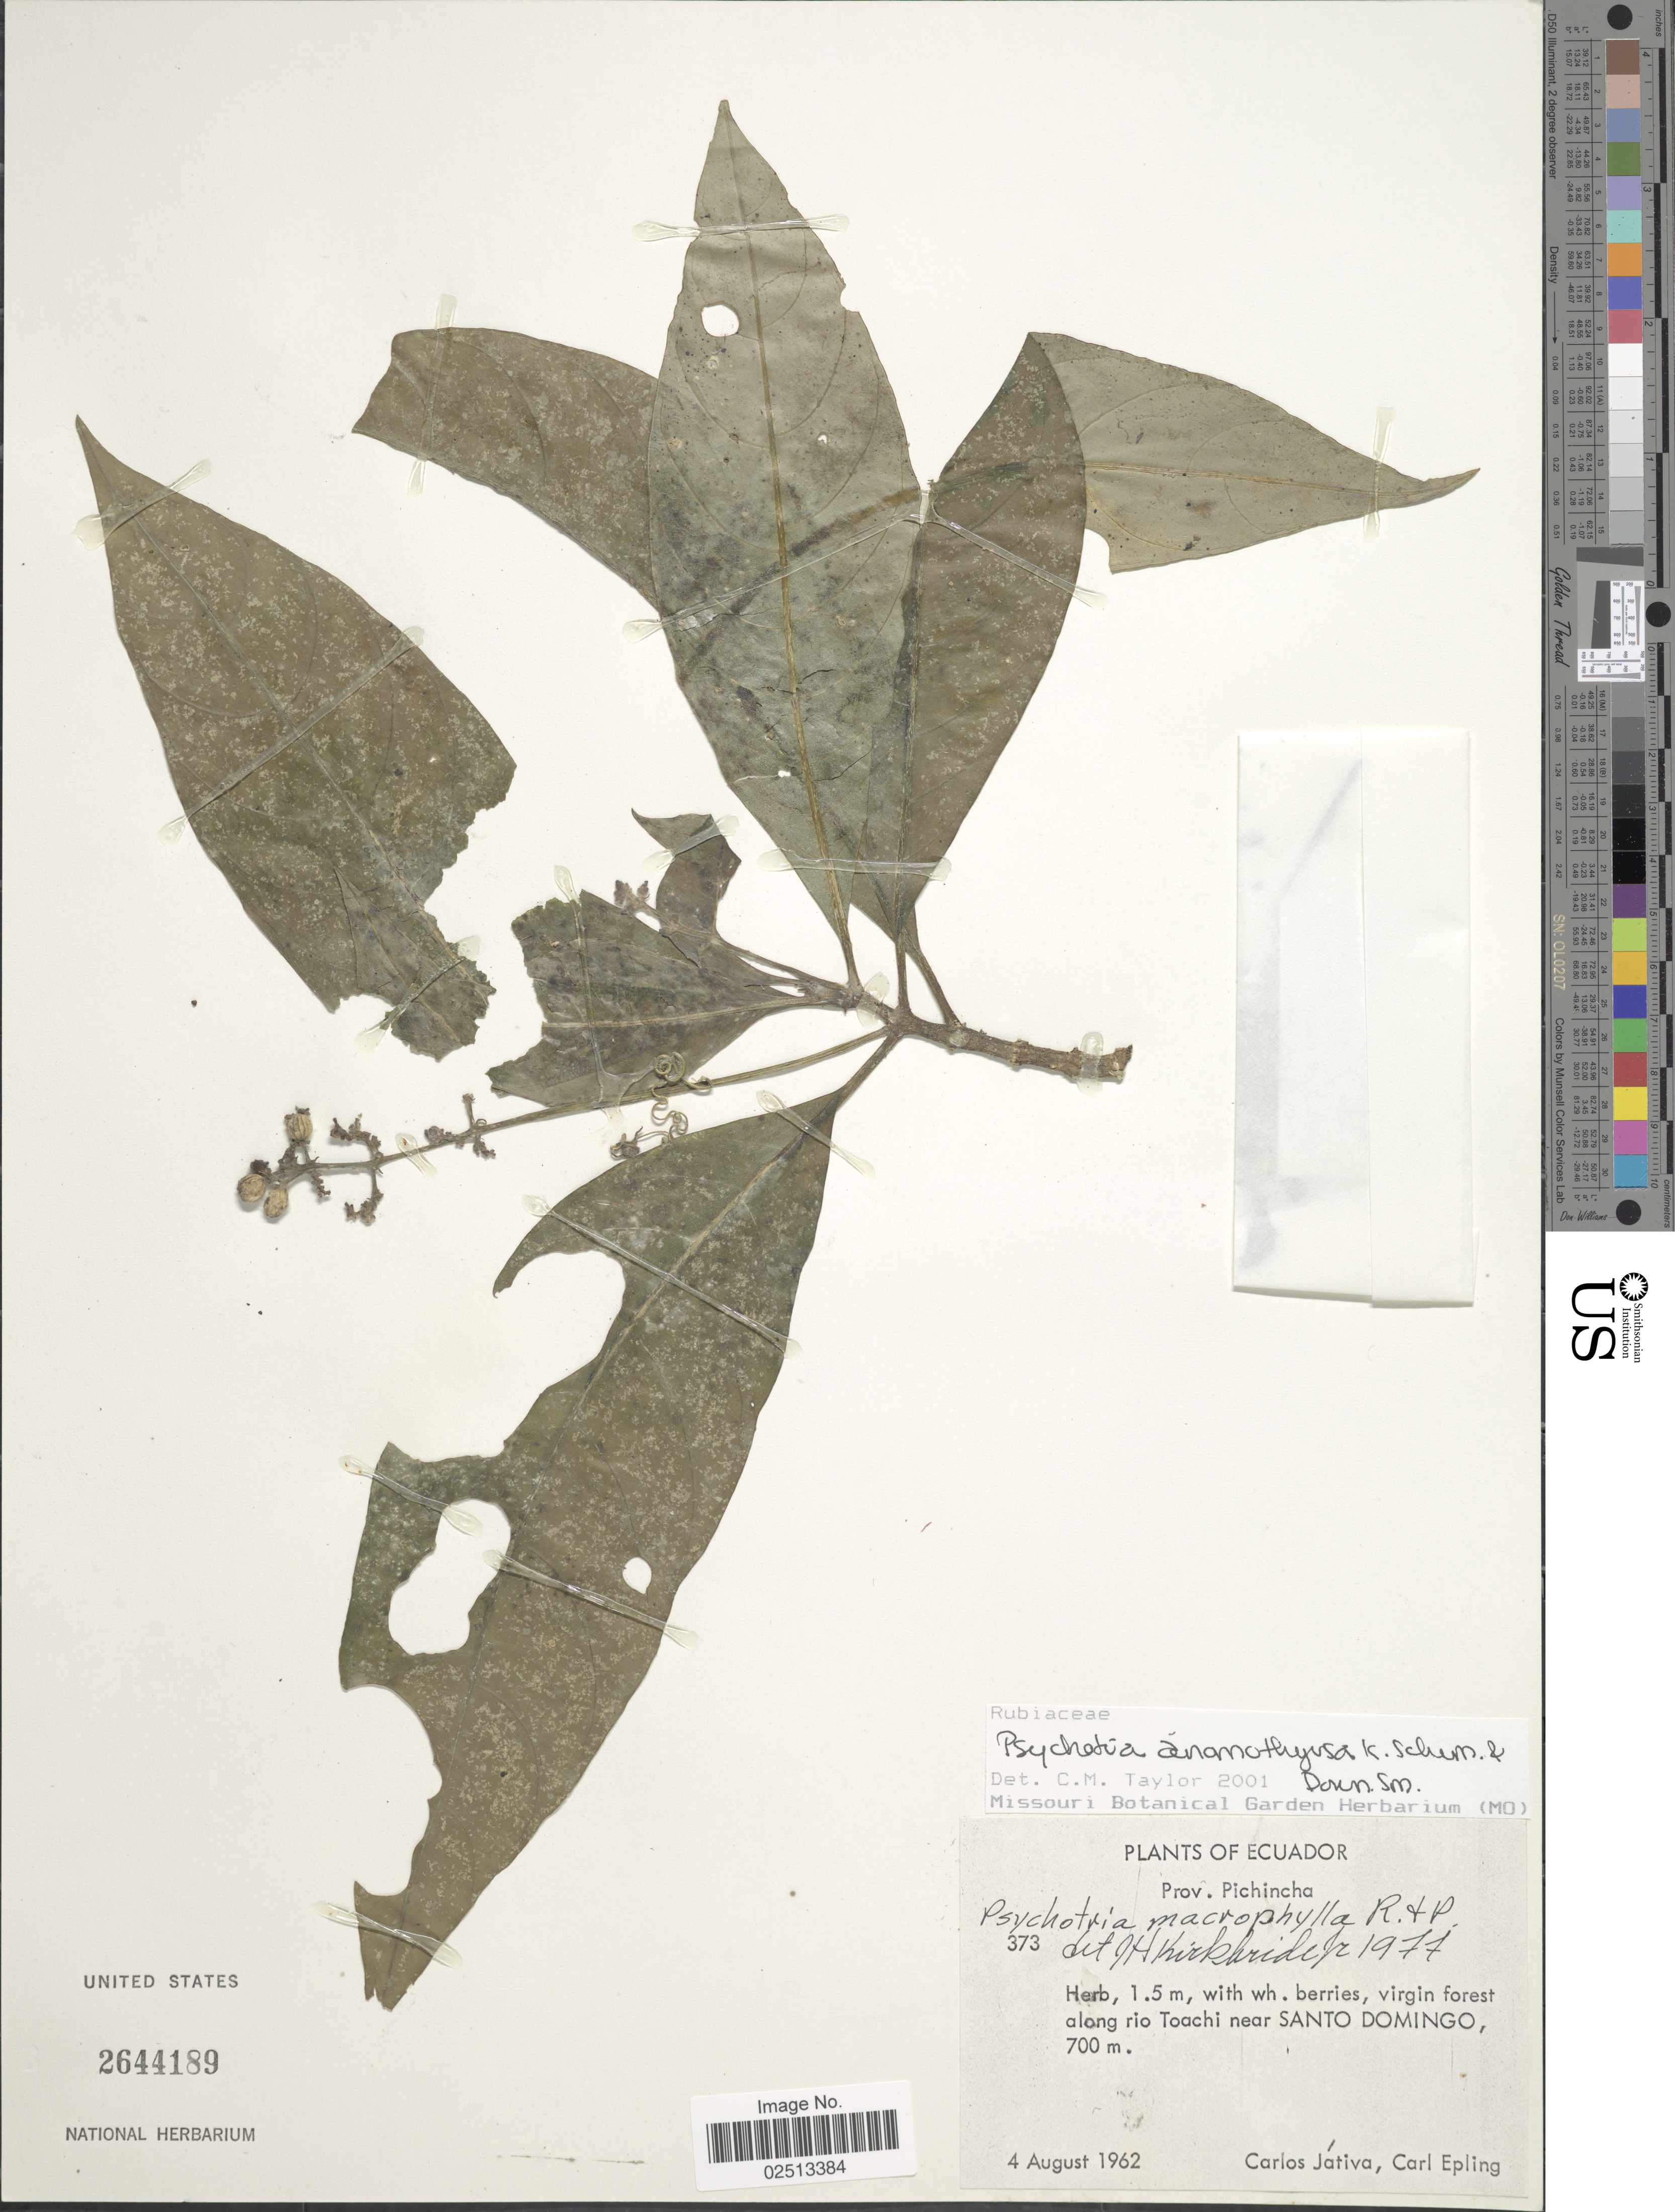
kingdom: Plantae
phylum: Tracheophyta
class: Magnoliopsida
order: Gentianales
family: Rubiaceae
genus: Psychotria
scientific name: Psychotria anomothyrsa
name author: K. Schum. & Donn. Sm. in Donn. Sm.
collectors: C. D. Játiva & C. C. Epling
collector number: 373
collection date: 1962-08-04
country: Ecuador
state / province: Pichincha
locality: Virgin forest along rio Toachi near Santo Domingo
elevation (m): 700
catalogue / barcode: US 2644189